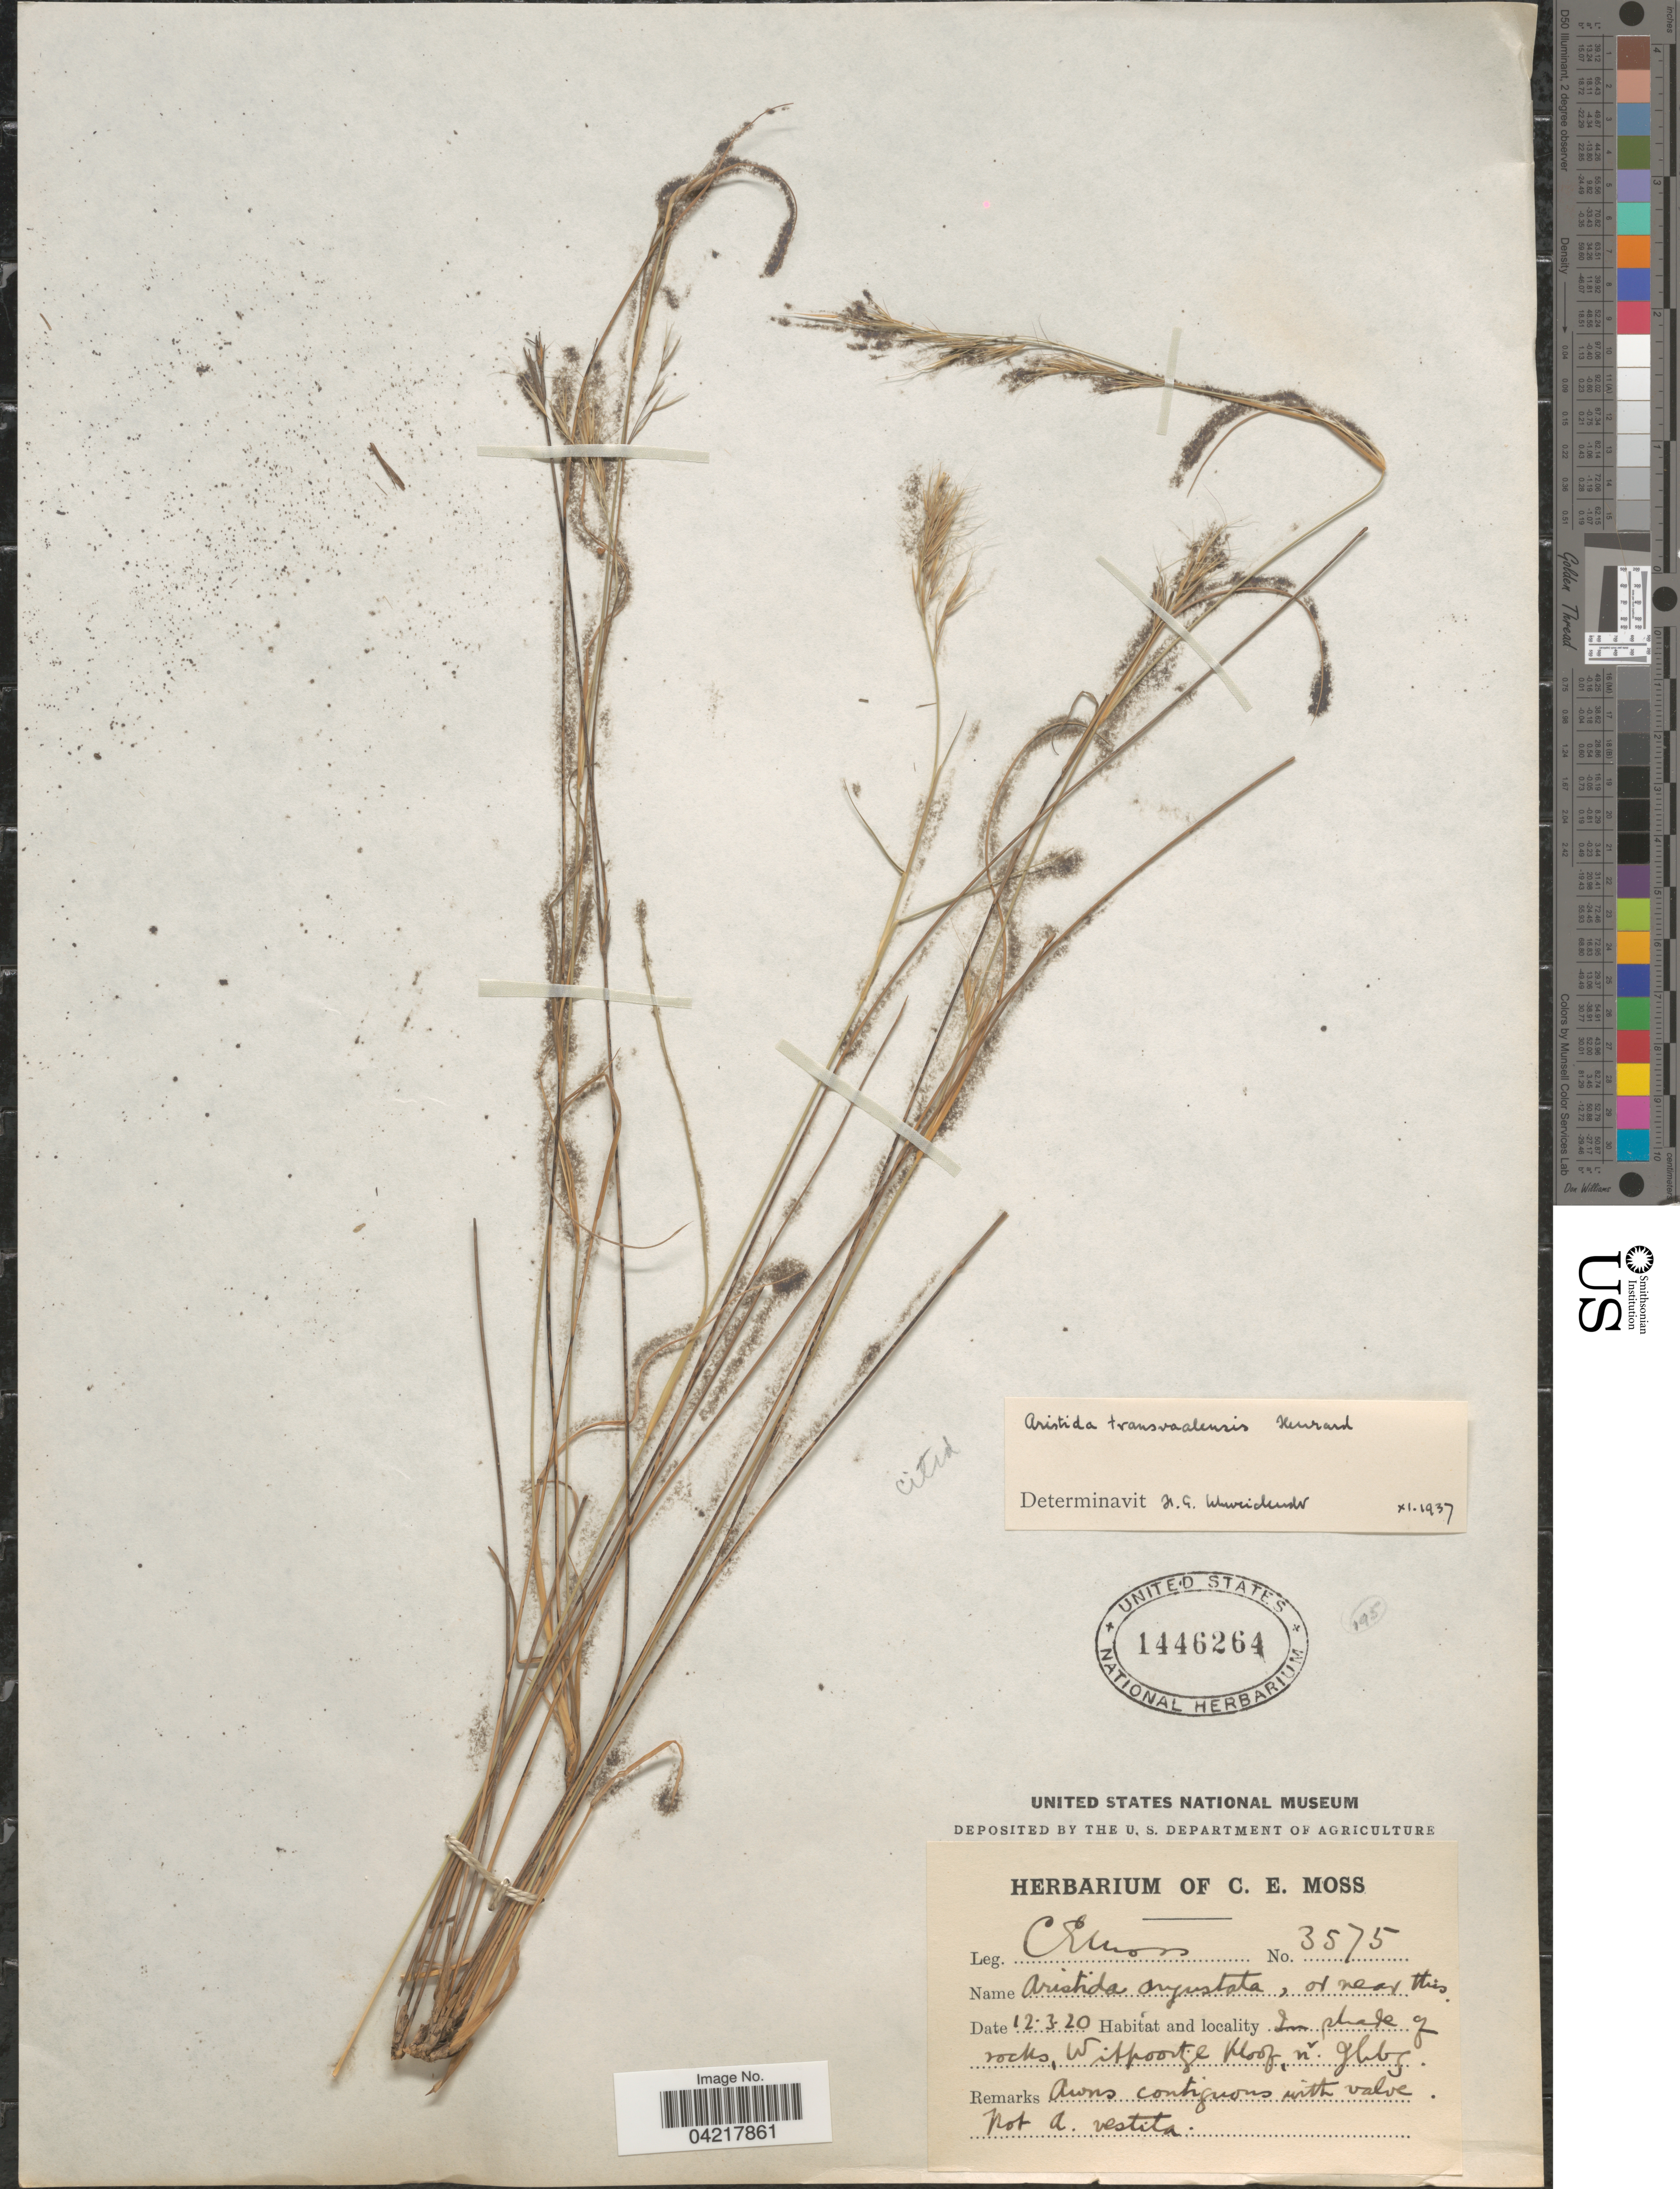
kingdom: Plantae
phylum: Tracheophyta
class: Liliopsida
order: Poales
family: Poaceae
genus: Aristida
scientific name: Aristida transvaalensis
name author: Henr.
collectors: C. E. Moss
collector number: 3575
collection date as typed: Transcribed d/m/y: 12/3/20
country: South Africa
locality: In shade of rocks, Witpoortje Kloof, nr Jhbg.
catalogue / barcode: US 1446264